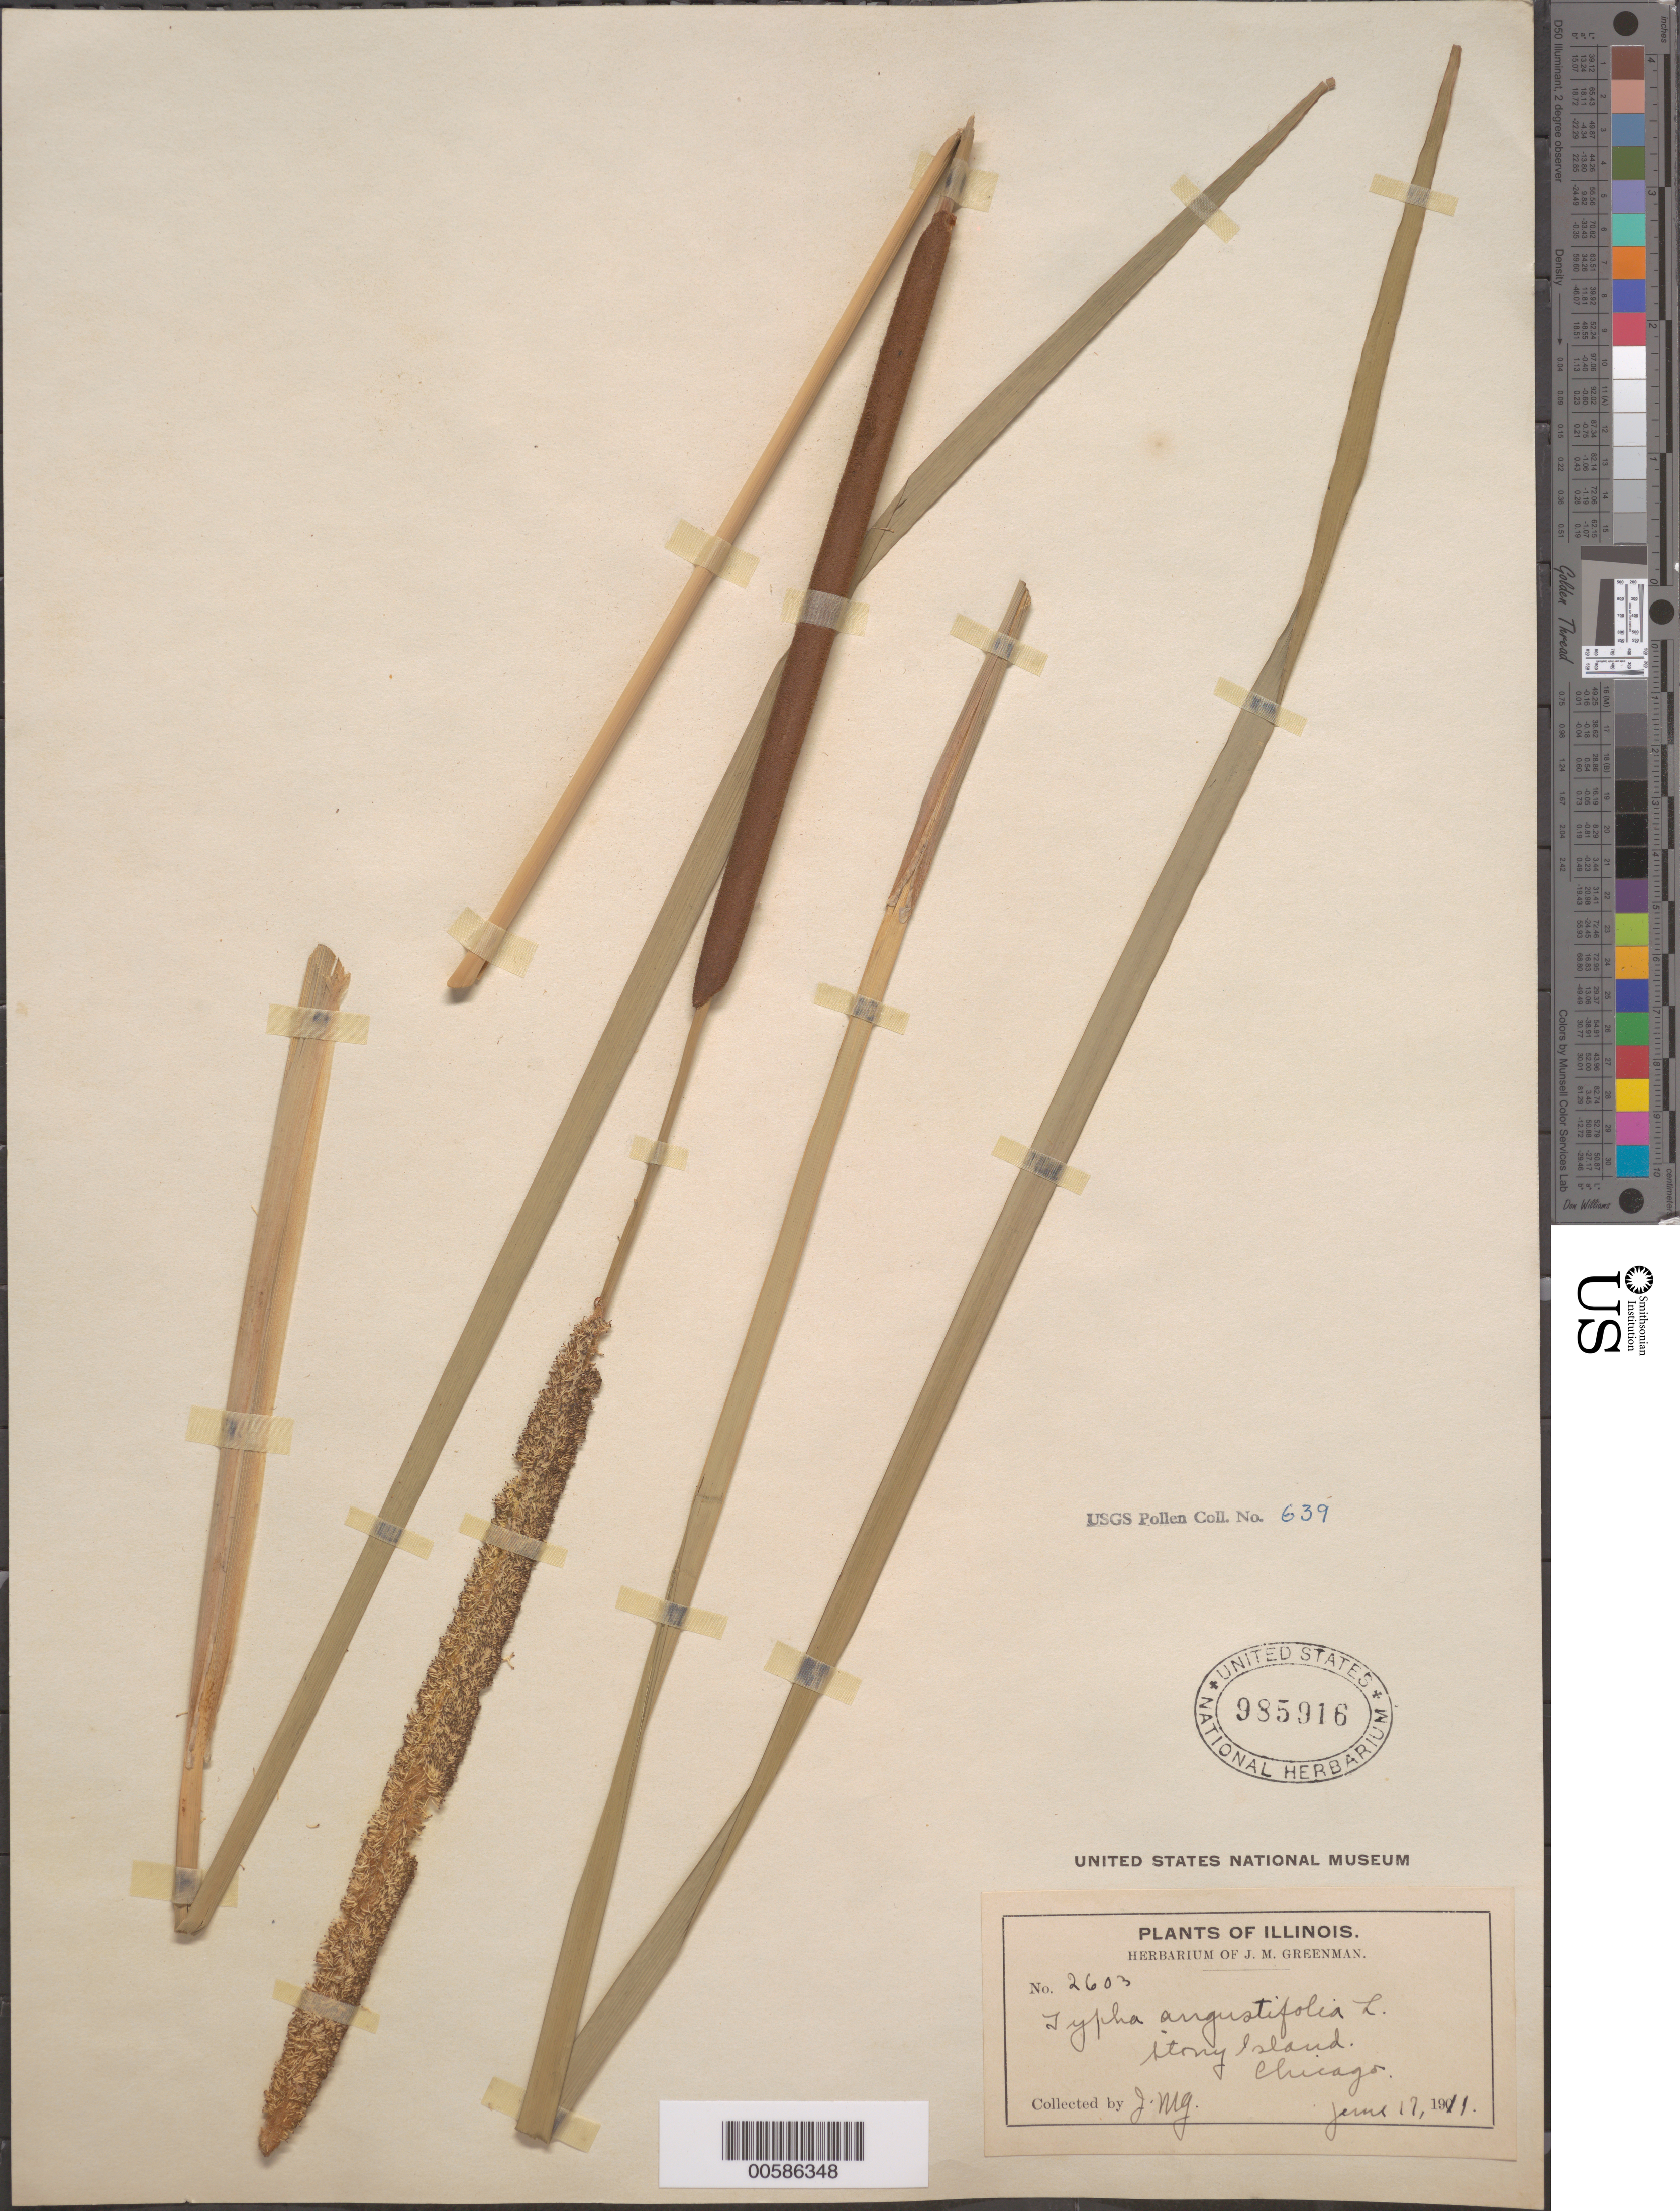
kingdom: Plantae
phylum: Tracheophyta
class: Liliopsida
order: Poales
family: Typhaceae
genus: Typha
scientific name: Typha angustifolia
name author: L.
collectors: J. M. Greenman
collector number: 2603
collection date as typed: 17 Jun 1911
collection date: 1911-06-17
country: United States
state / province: Illinois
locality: Chicago, Itony Island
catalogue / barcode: US 985916